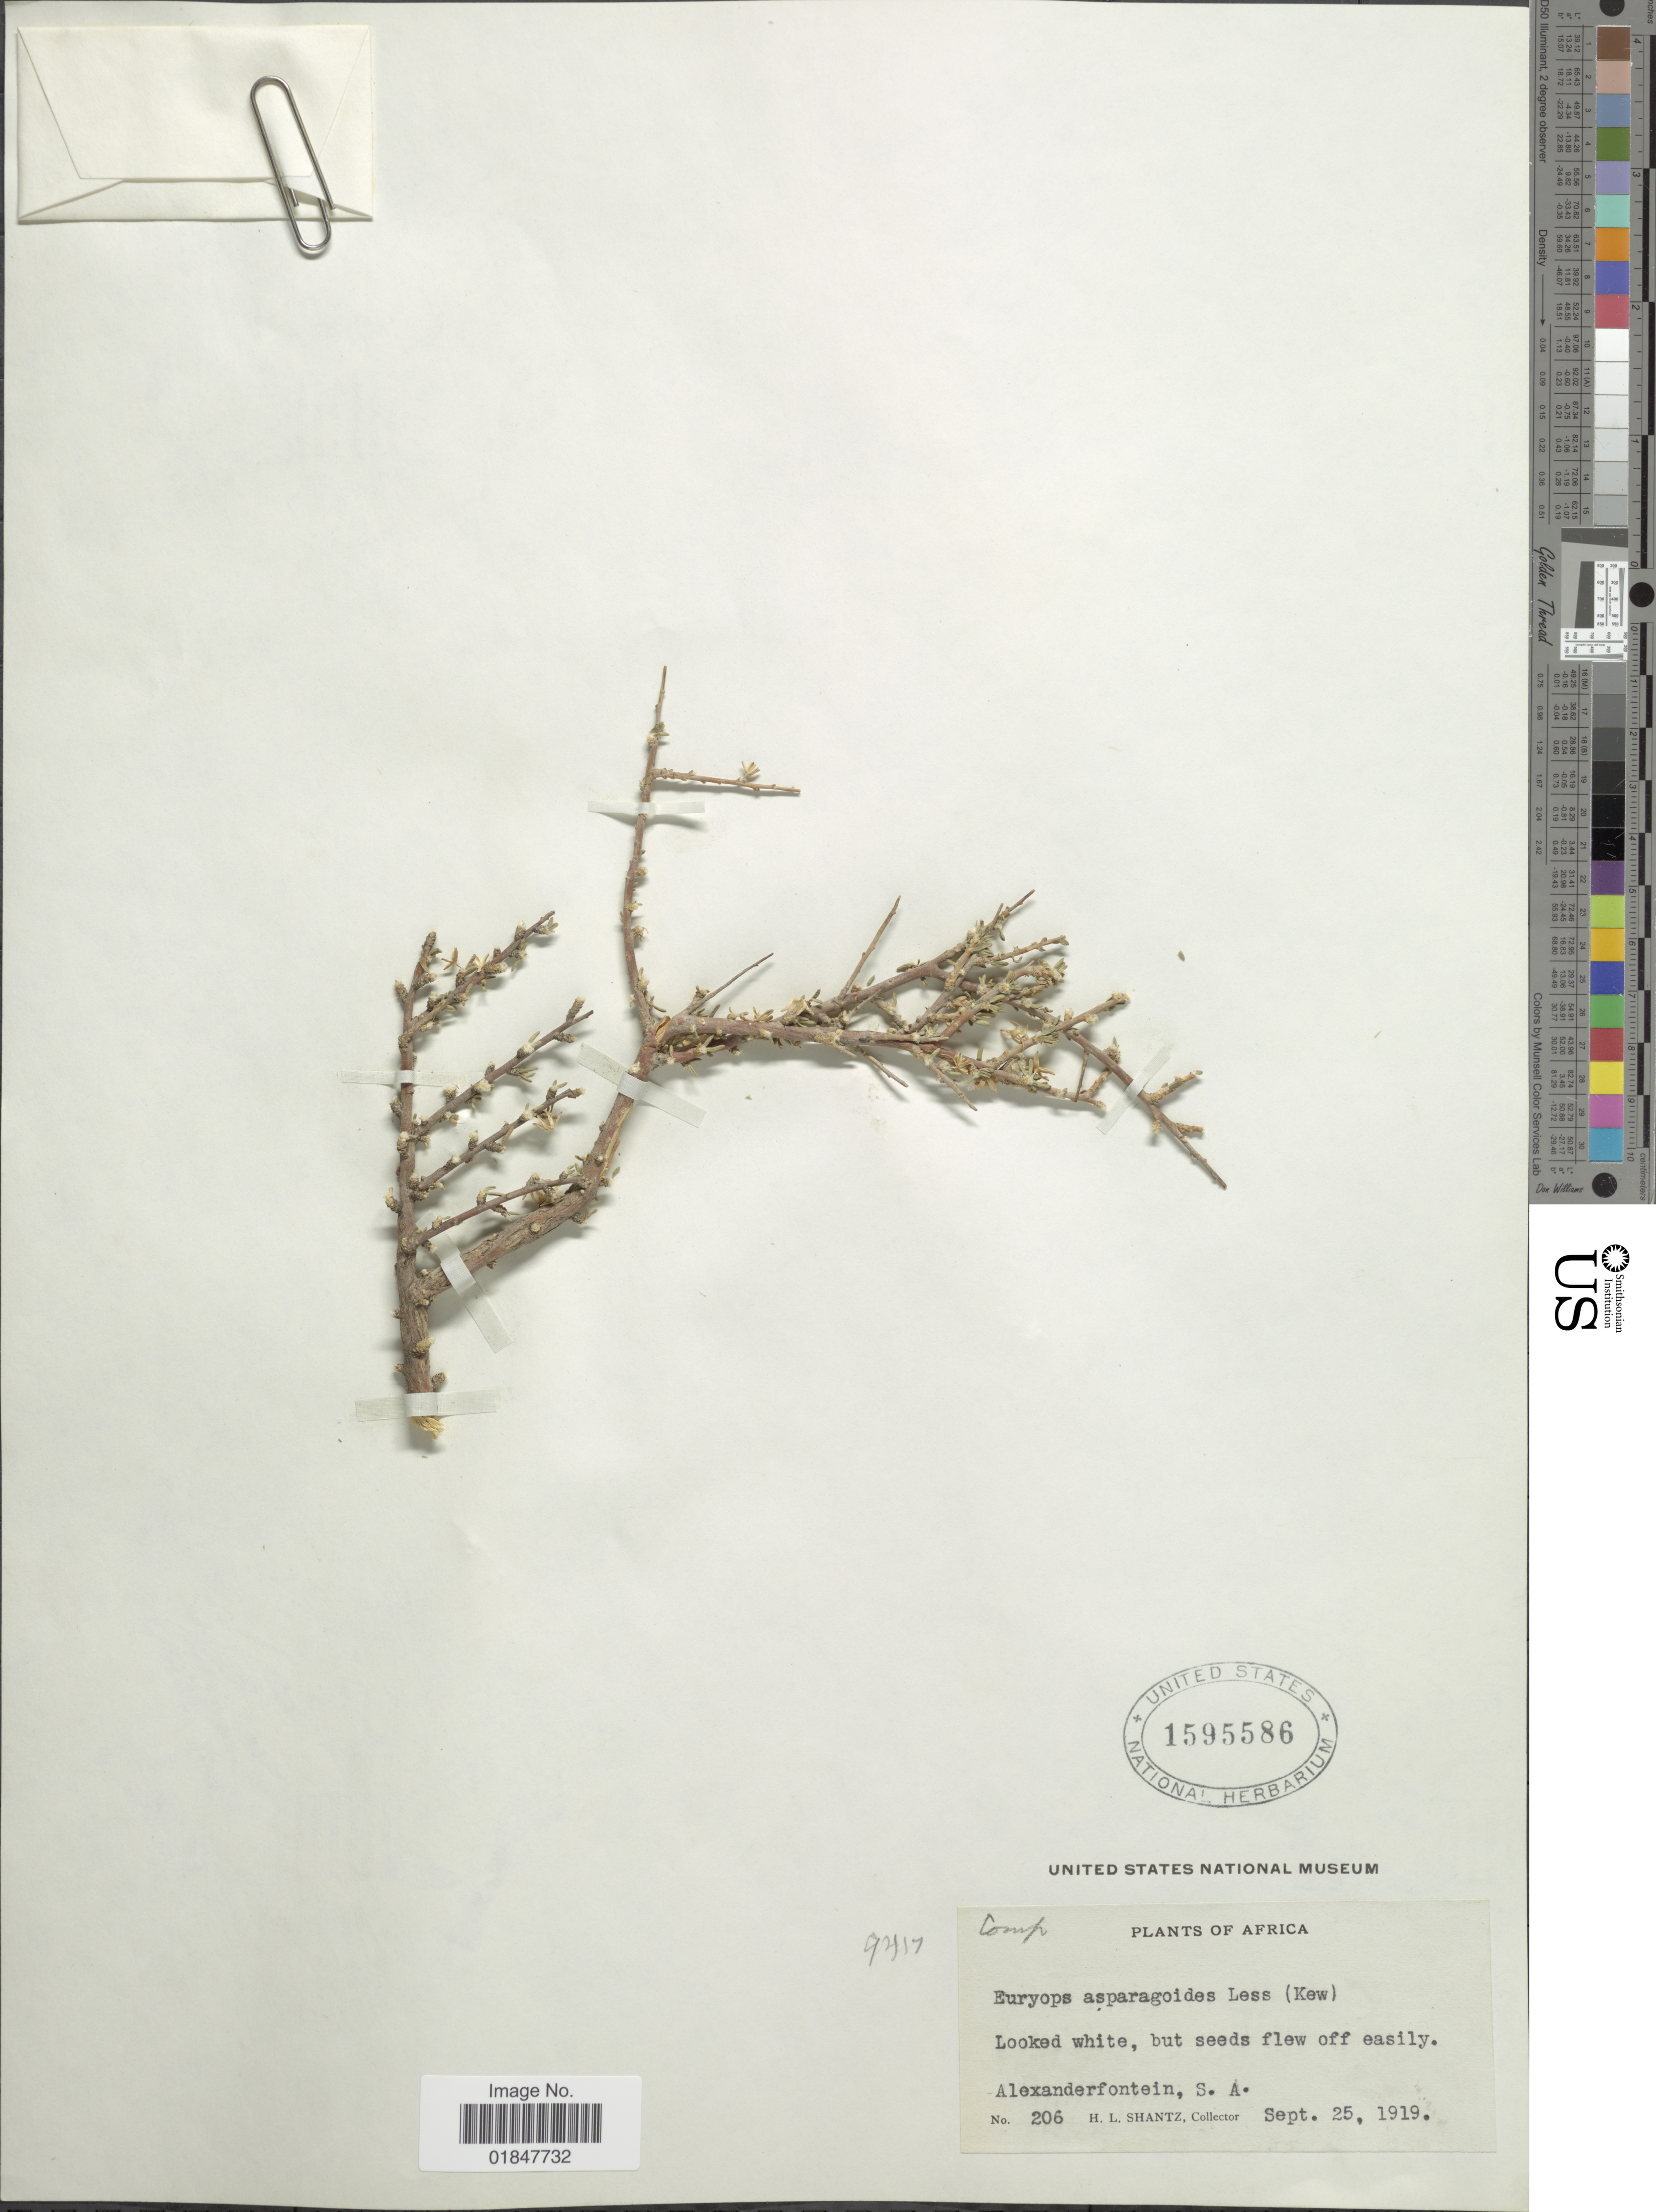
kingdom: Plantae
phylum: Tracheophyta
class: Magnoliopsida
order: Asterales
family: Asteraceae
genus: Euryops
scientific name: Euryops asparagoides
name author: (Licht. ex Less.) DC.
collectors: H. Shantz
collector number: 206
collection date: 1919-09-25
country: South Africa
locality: Alexanderfontein, S. A.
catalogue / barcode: US 1595586